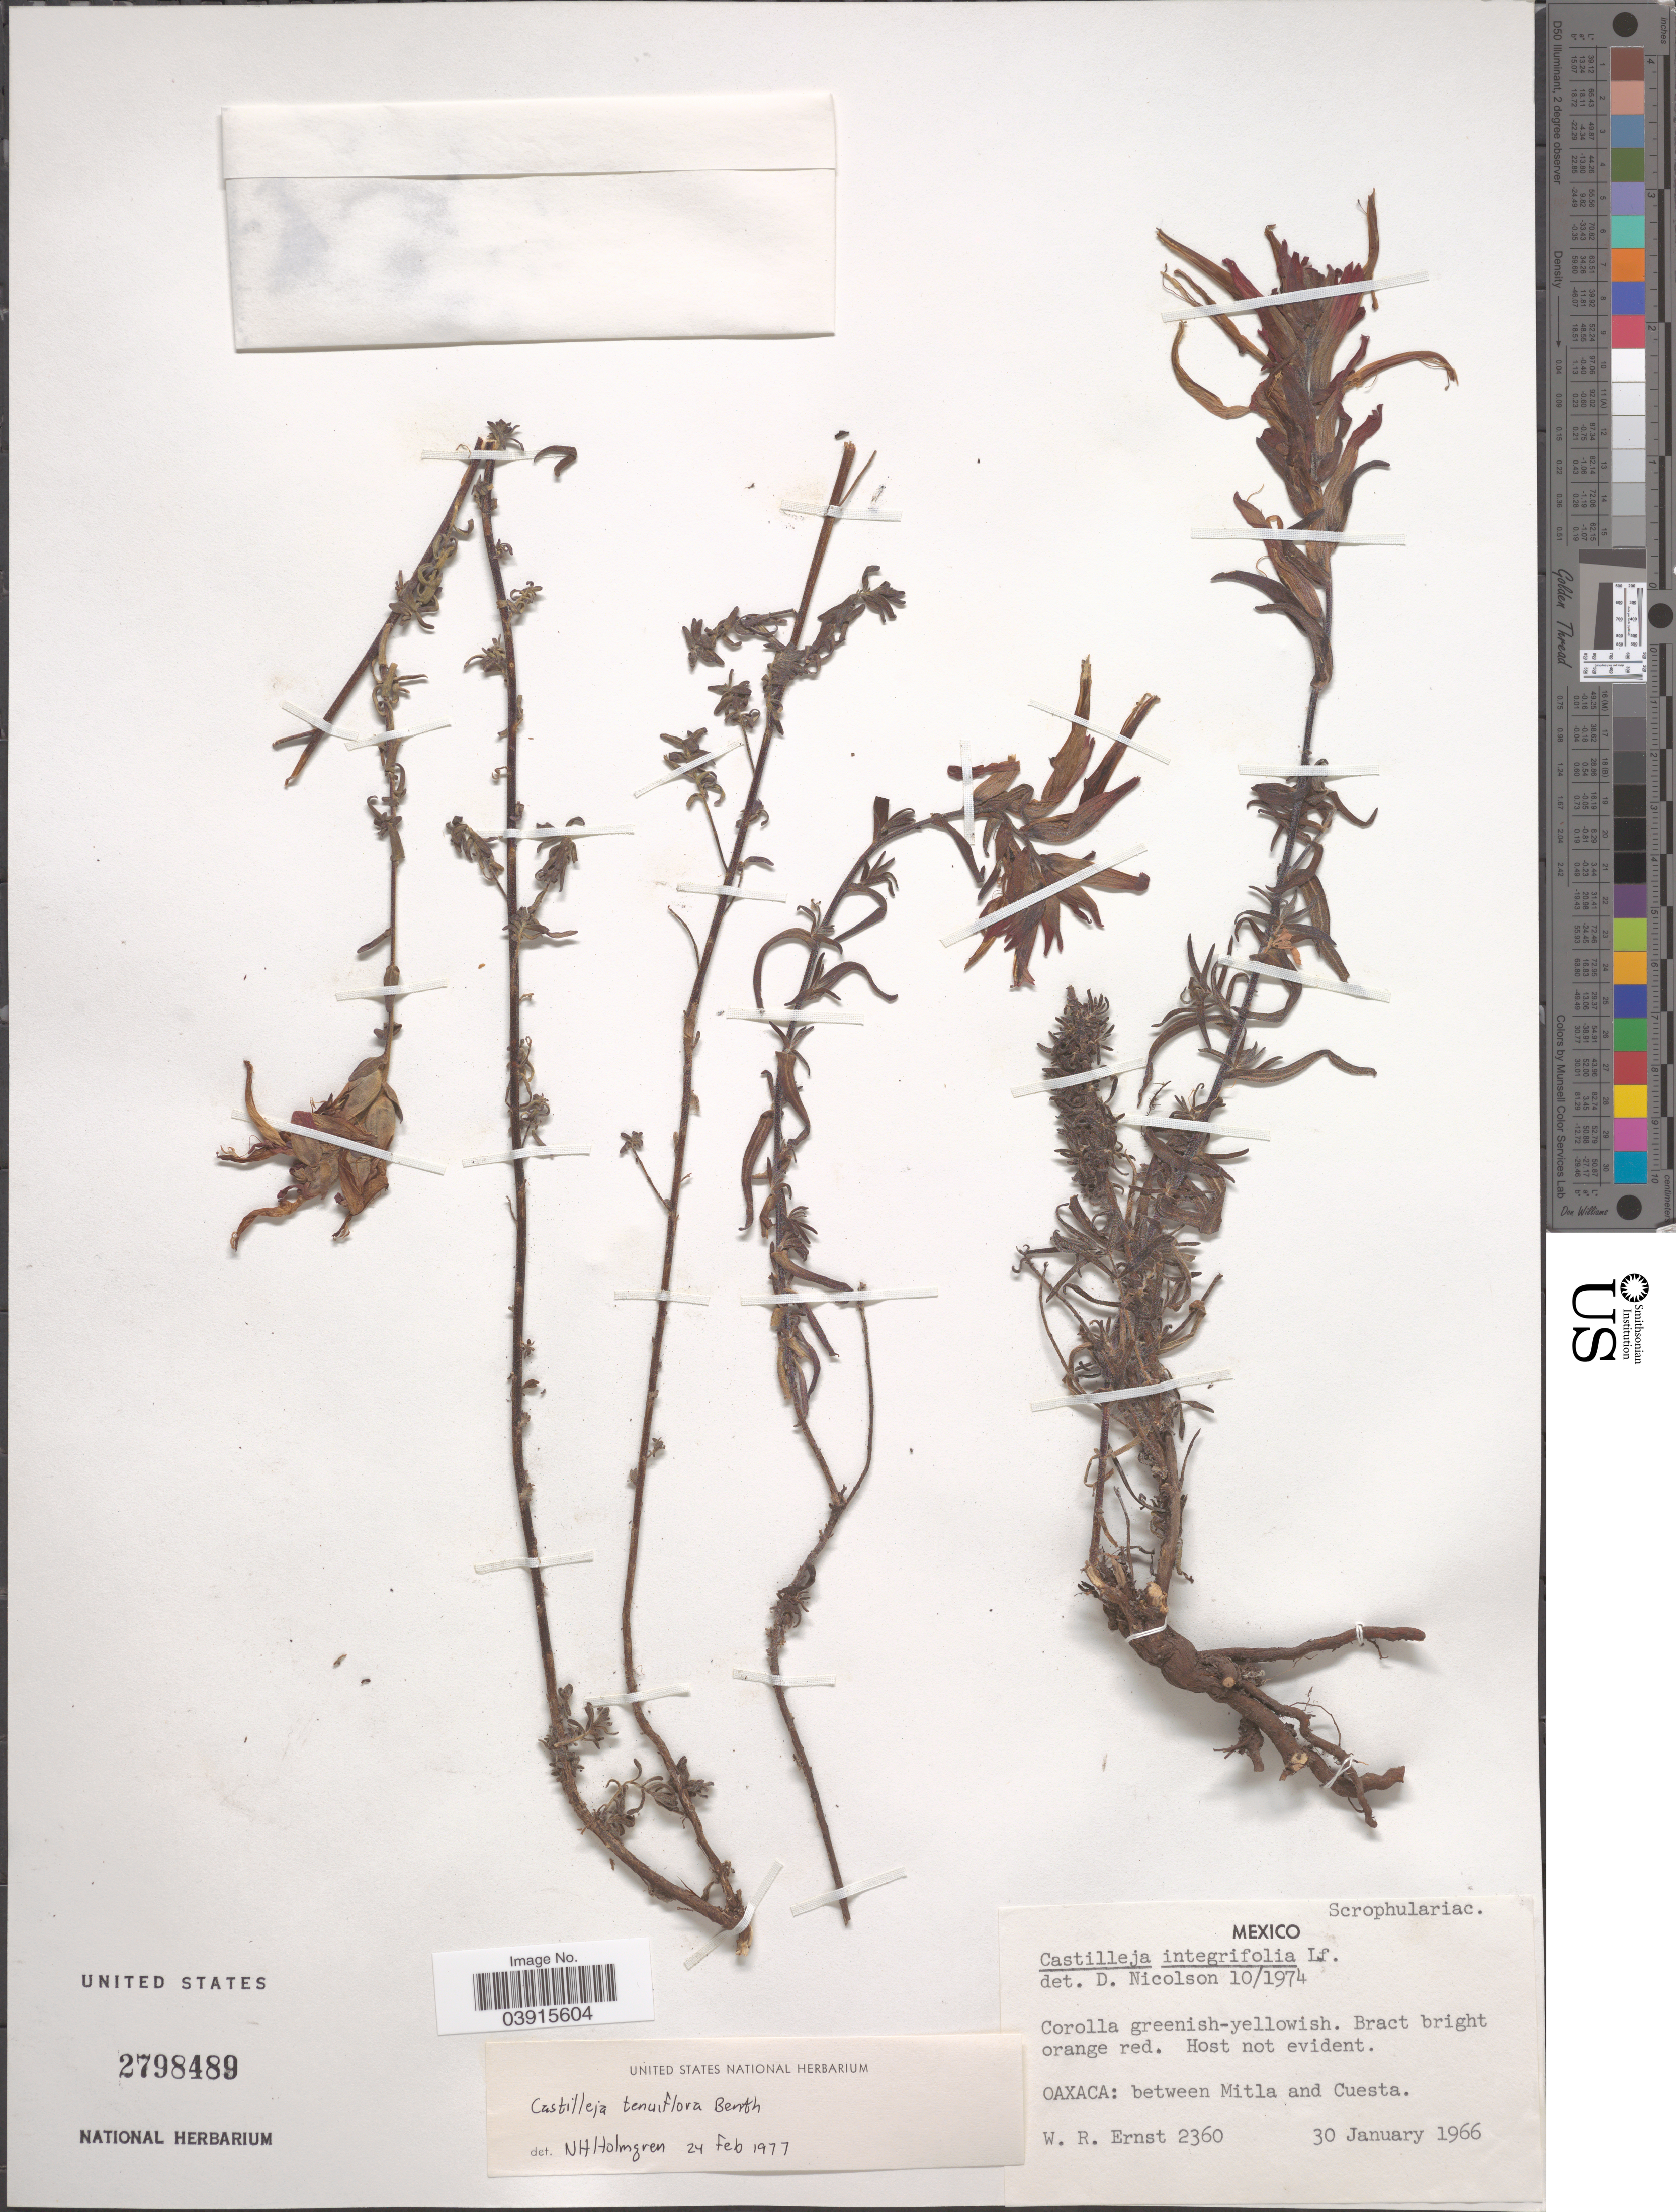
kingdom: Plantae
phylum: Tracheophyta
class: Magnoliopsida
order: Lamiales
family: Orobanchaceae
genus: Castilleja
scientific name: Castilleja tenuiflora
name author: Benth.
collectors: W. R. Ernst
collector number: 2360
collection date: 1966-01-30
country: Mexico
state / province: Oaxaca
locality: Between Mitla and Cuesta.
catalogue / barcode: US 2798489